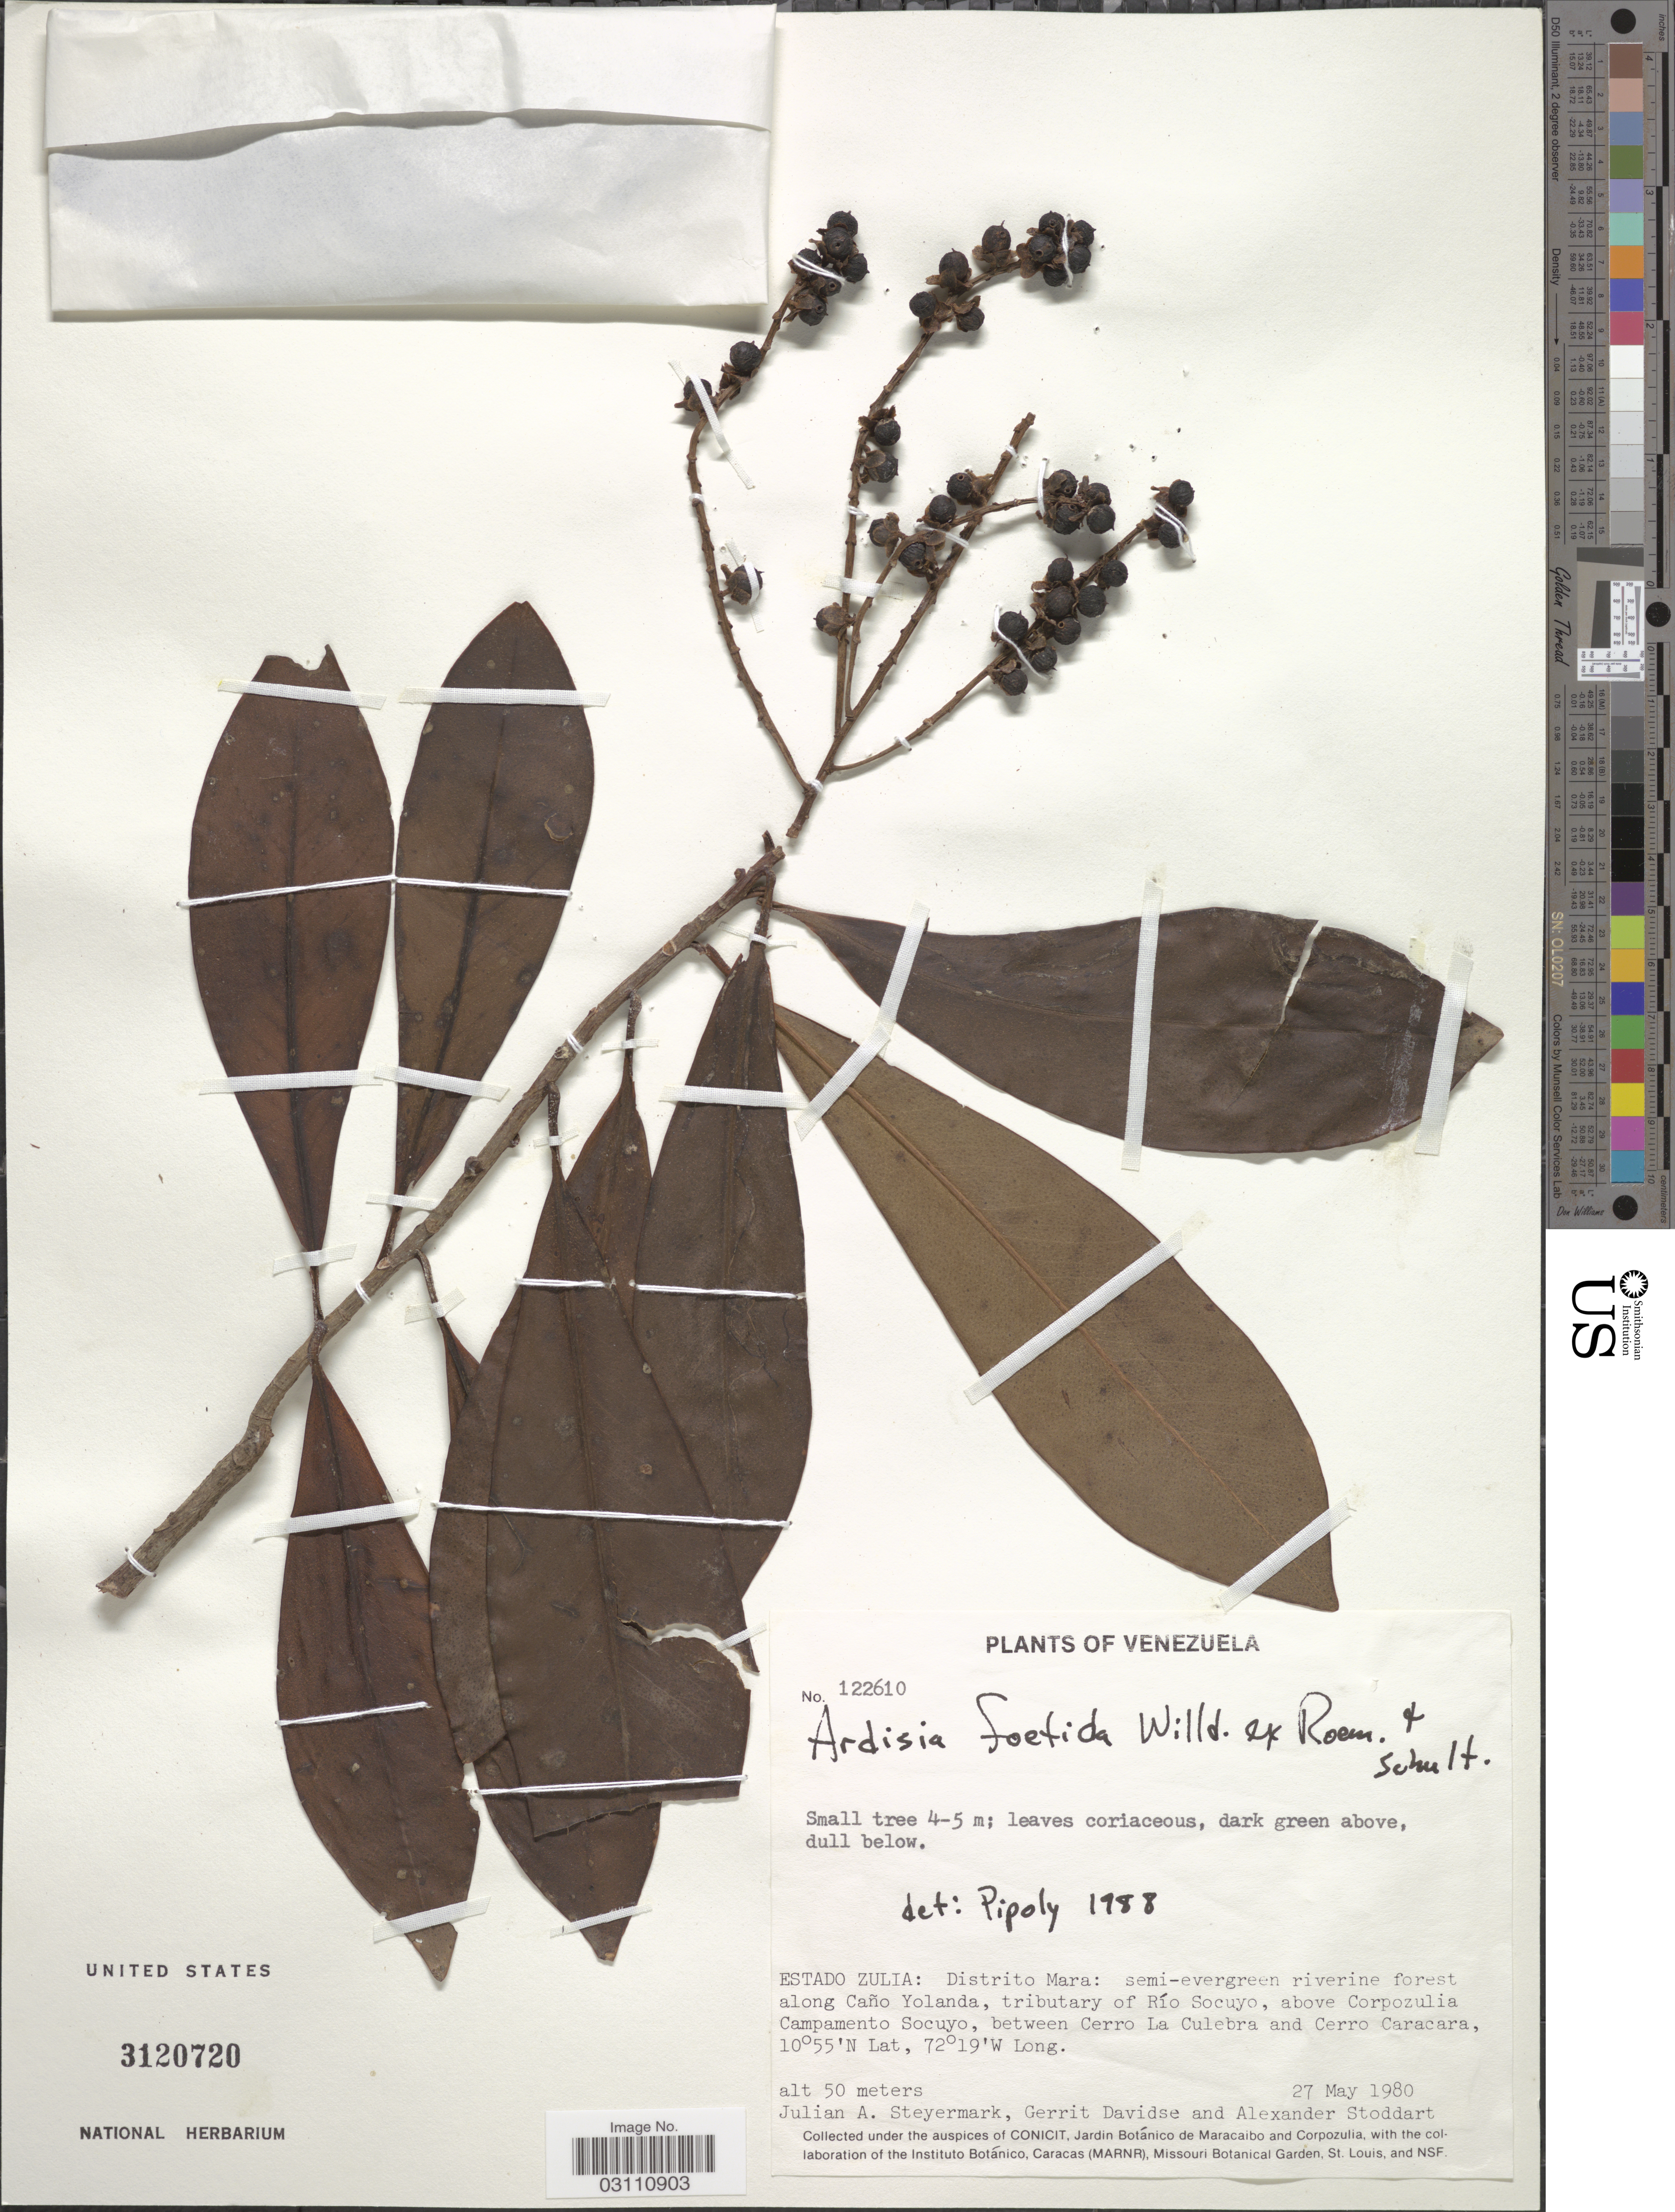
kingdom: Plantae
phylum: Tracheophyta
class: Magnoliopsida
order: Ericales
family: Primulaceae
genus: Ardisia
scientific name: Ardisia foetida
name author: Willd. ex Roem. & Schult.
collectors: J. Steyermark, G. Davidse & A. Stoddart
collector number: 122610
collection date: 1980-05-27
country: Venezuela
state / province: Zulia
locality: Distrito Mara: along Caño Yolanda, tributary of Río Socuyo, above Corpozulia Campamento Socuyo, between Cerro La Culebra and Cerro Caracara.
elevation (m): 50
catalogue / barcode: US 3120720